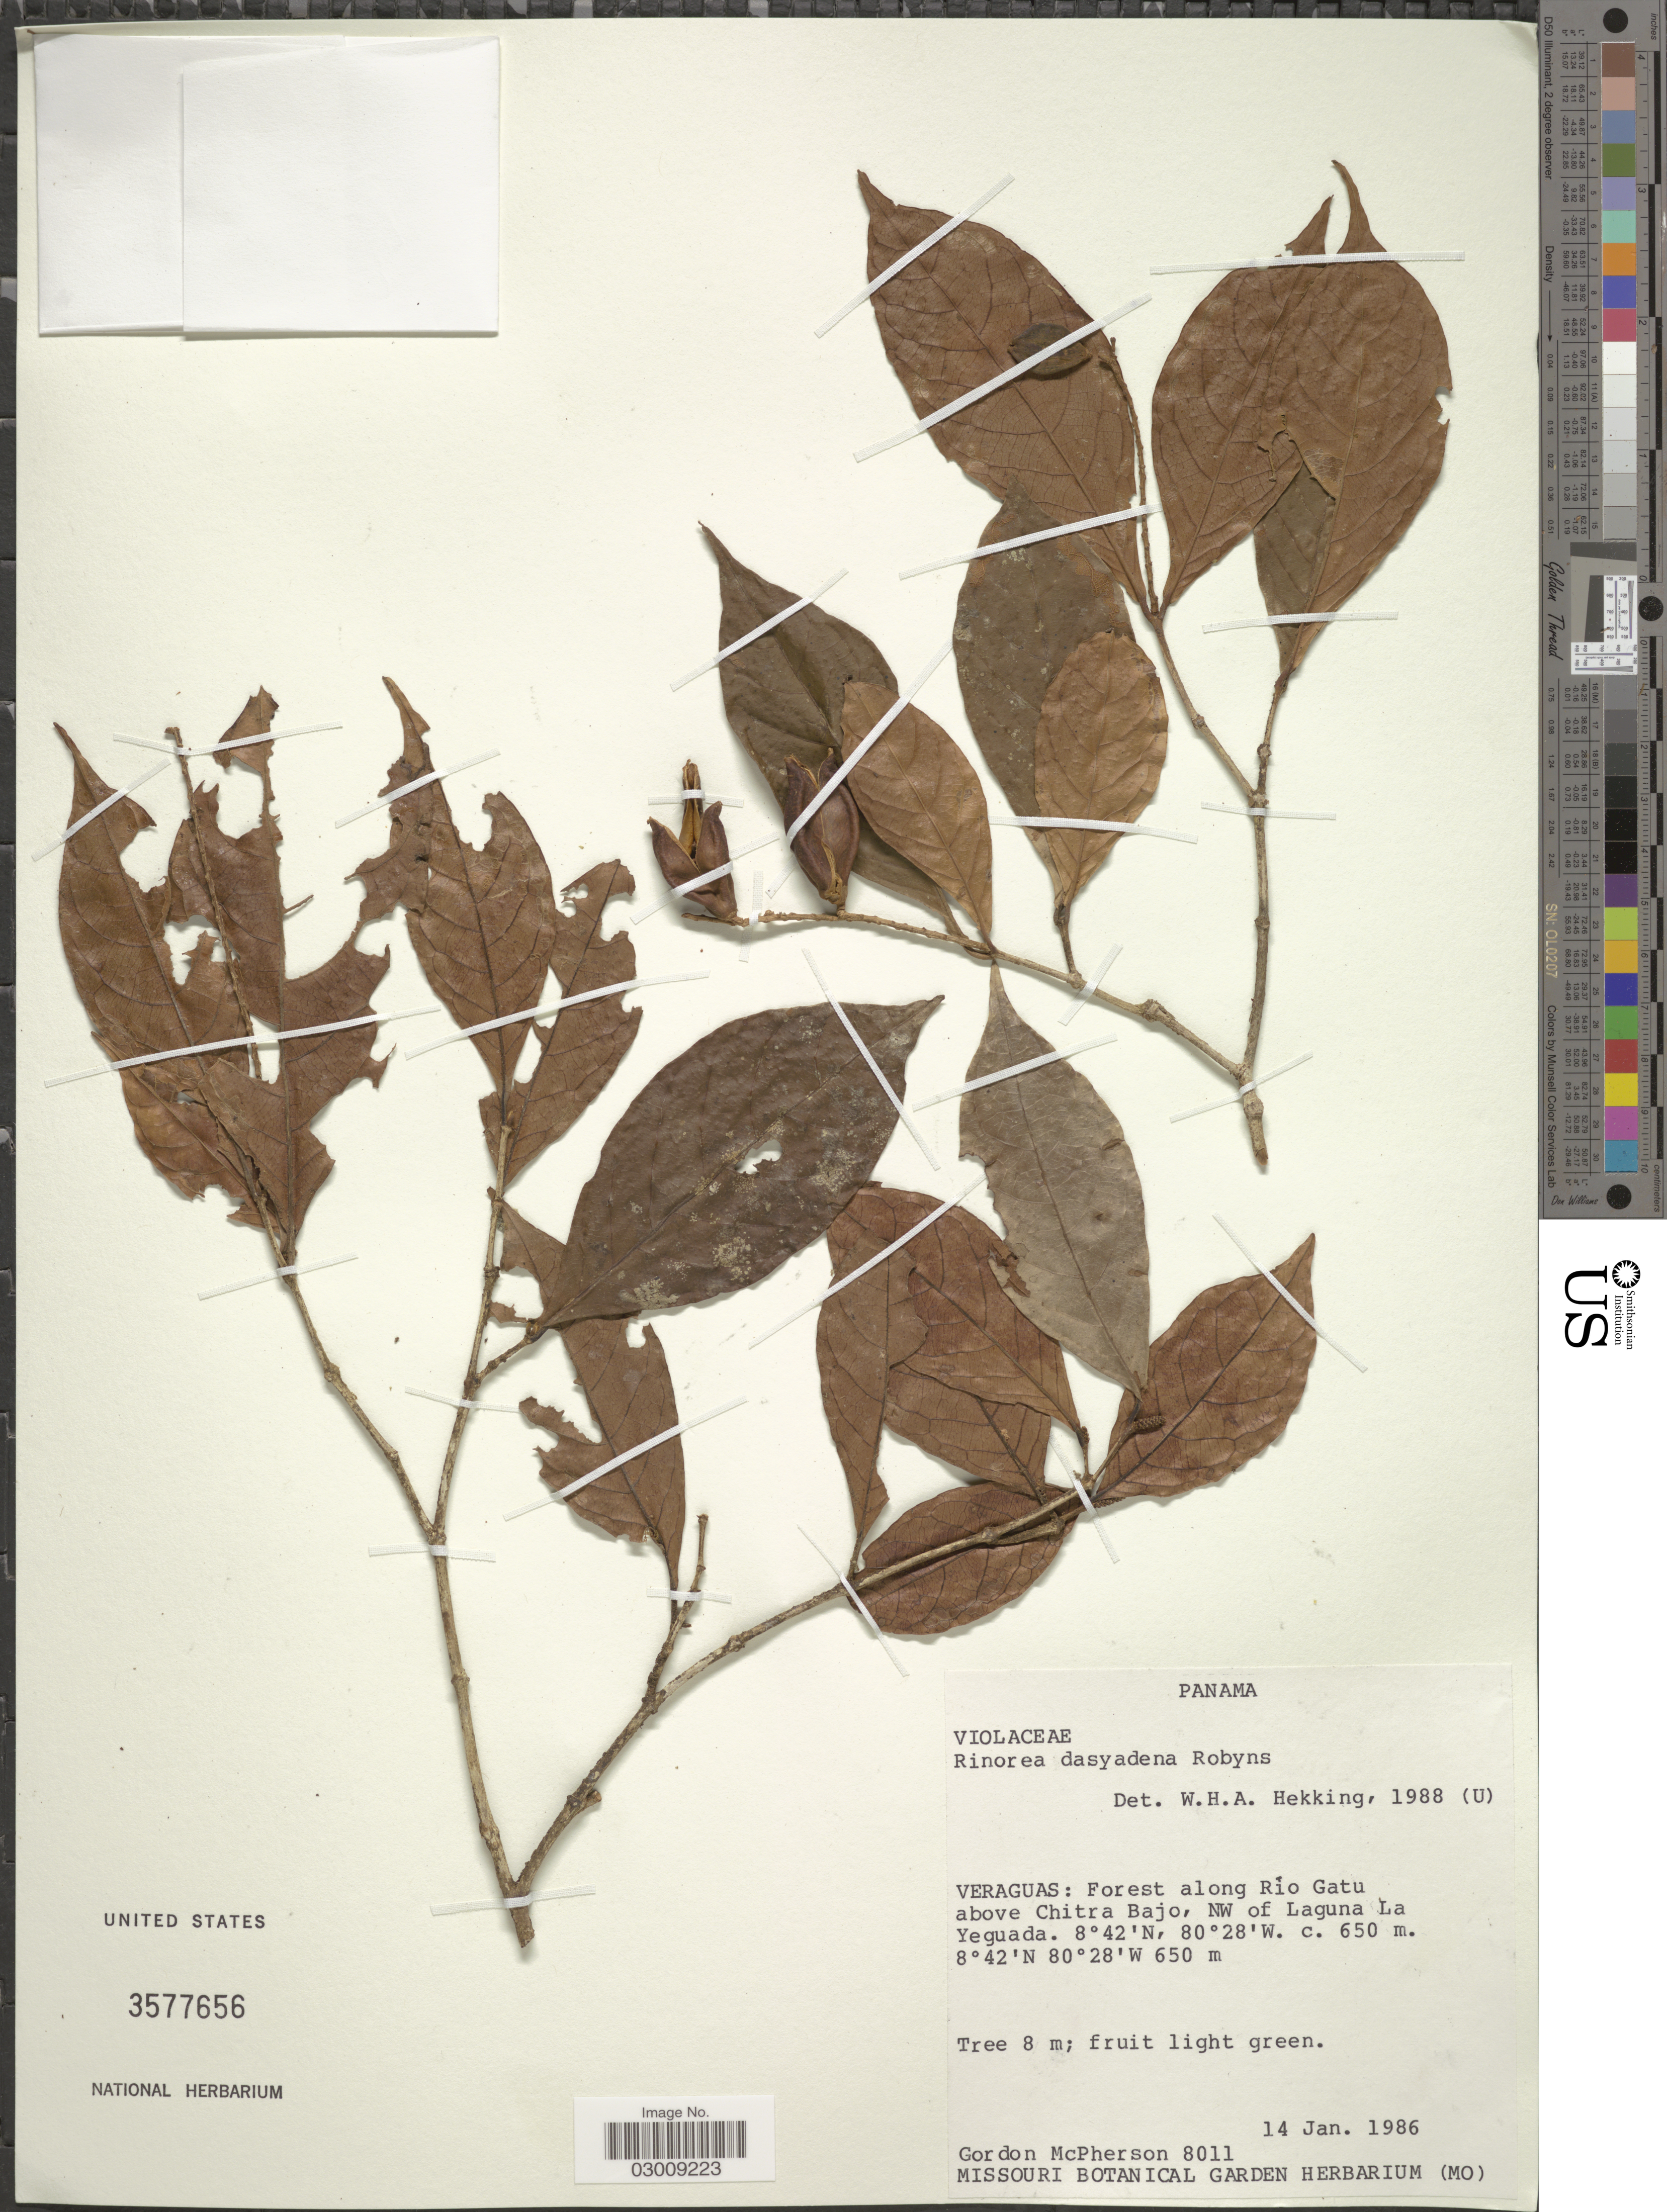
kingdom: Plantae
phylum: Tracheophyta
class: Magnoliopsida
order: Malpighiales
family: Violaceae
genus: Rinorea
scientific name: Rinorea dasyadena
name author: A. Robyns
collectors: G. D. McPherson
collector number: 8011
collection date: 1986-01-14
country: Panama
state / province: Veraguas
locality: Forest along Río Gatu above Chitra Bajo, NW of Laguna La Yeguada.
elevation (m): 650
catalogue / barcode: US 3577656